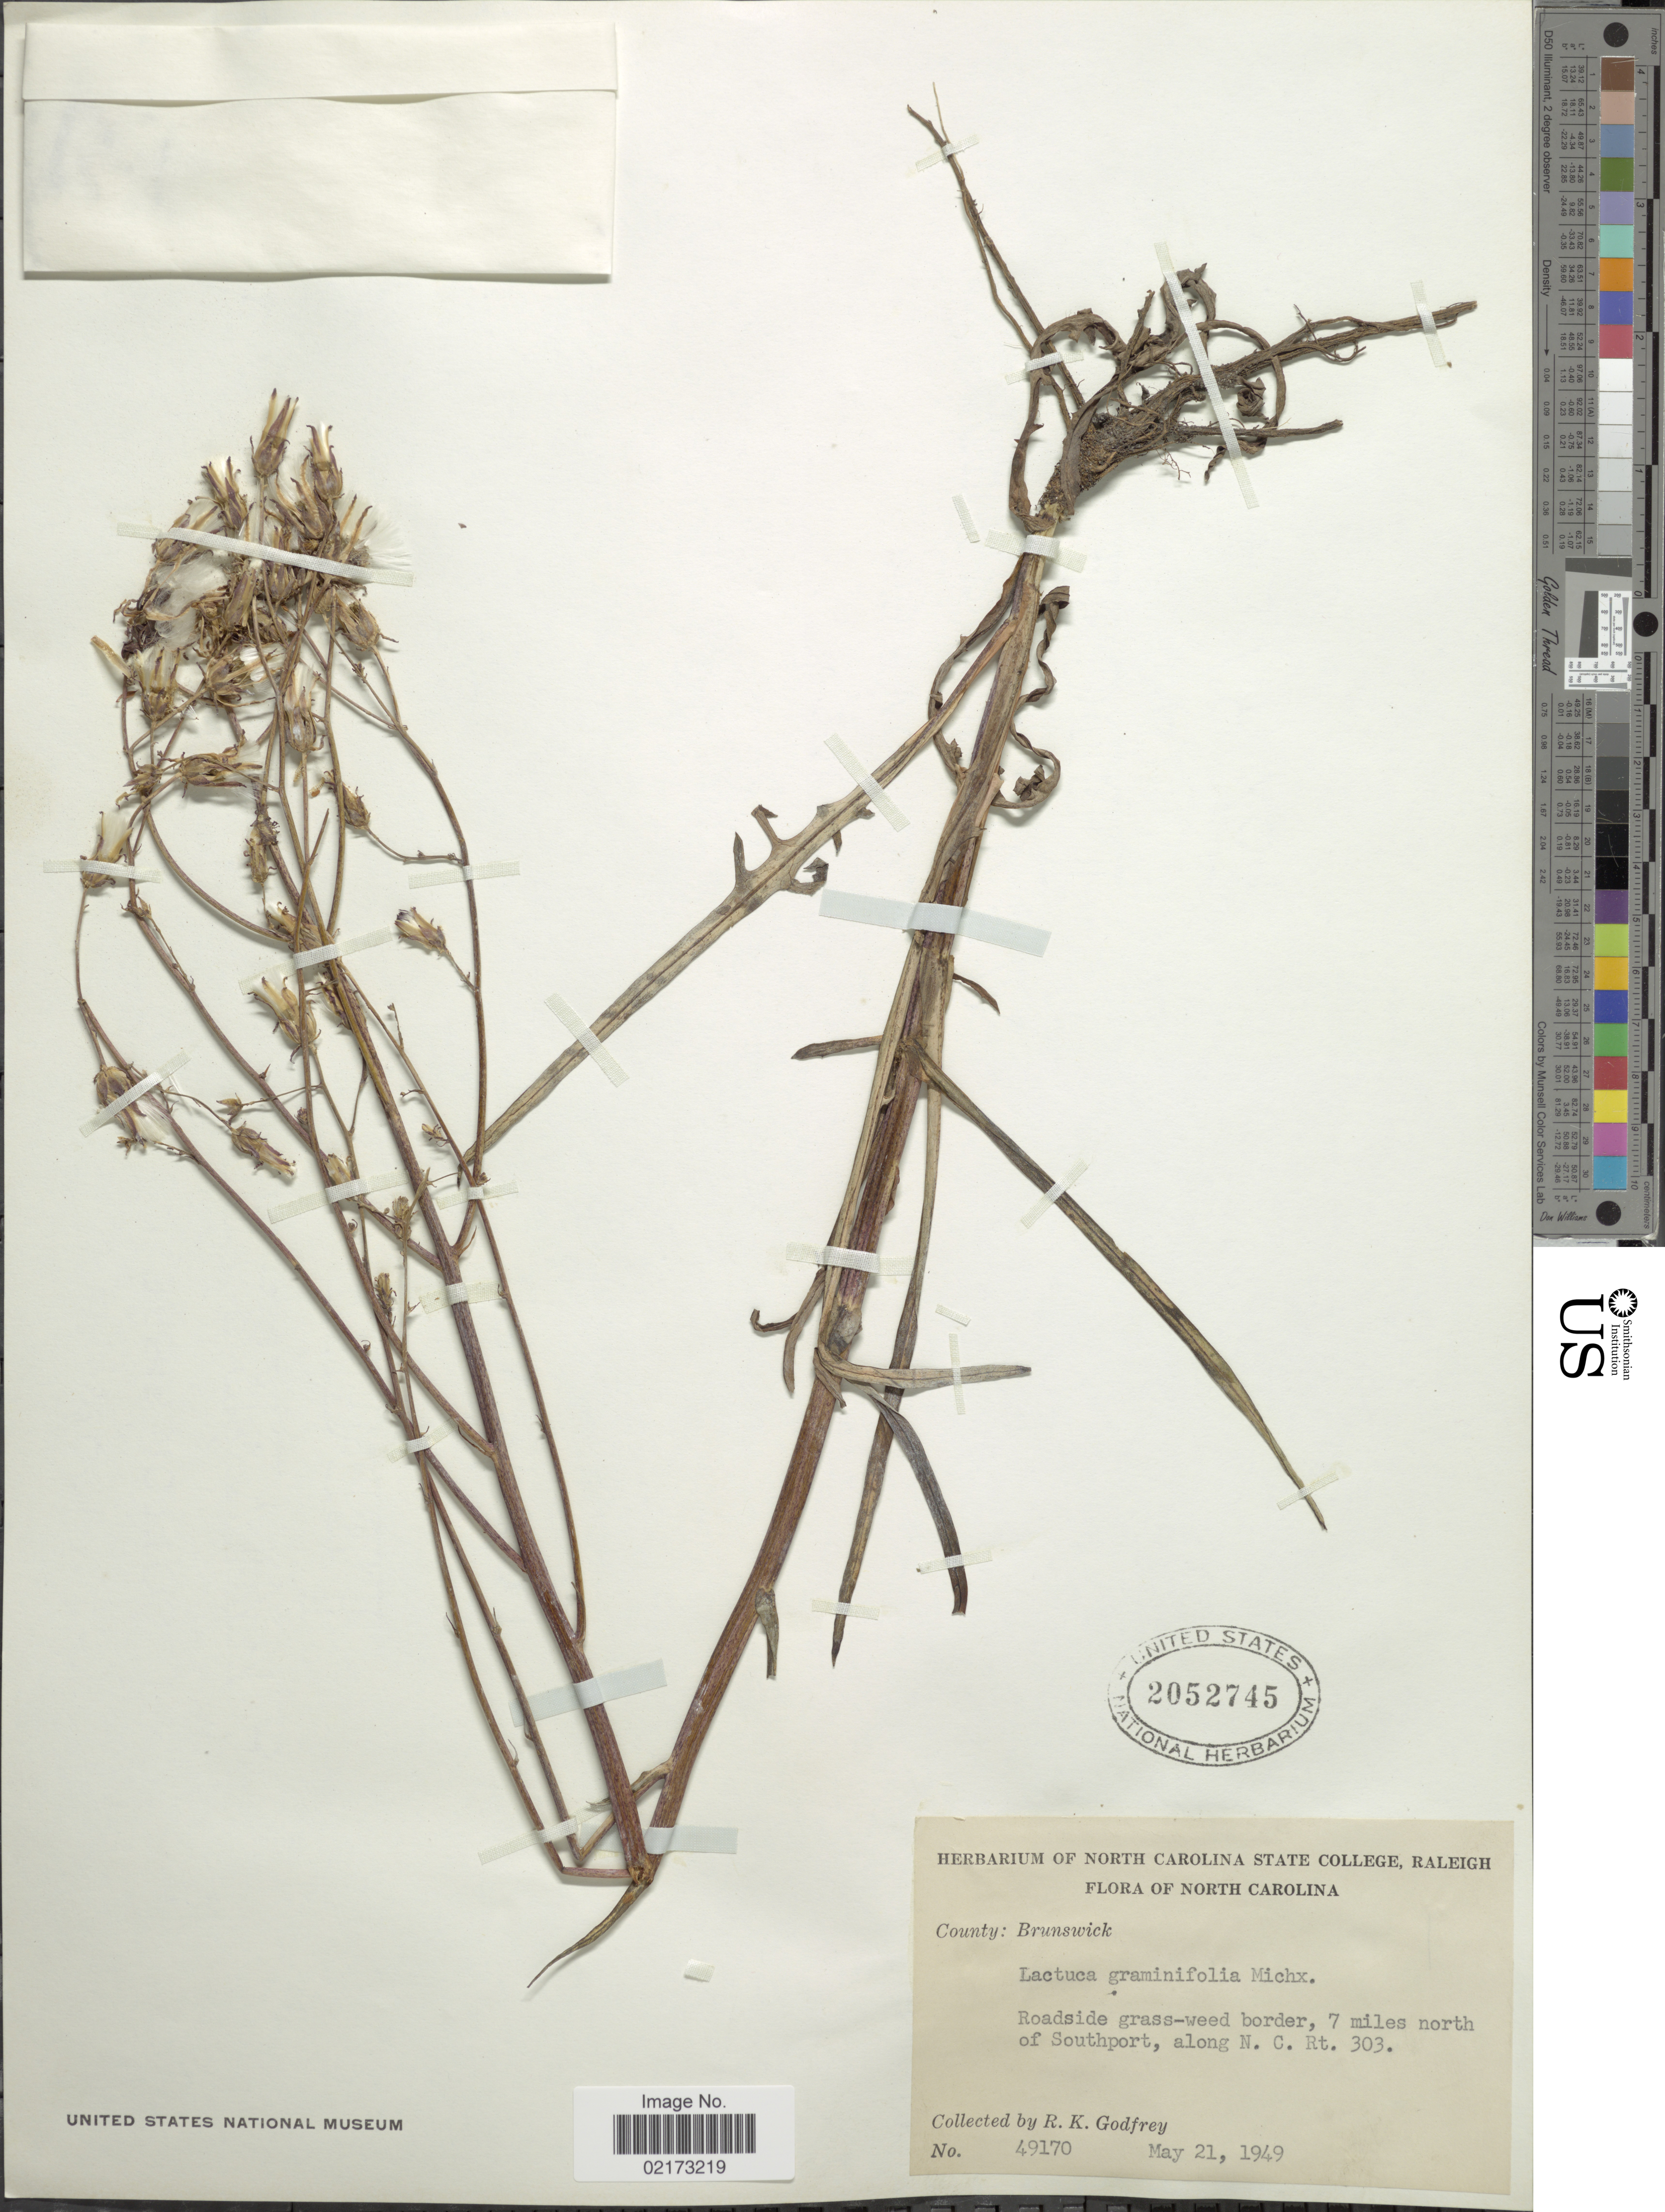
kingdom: Plantae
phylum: Tracheophyta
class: Magnoliopsida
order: Asterales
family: Asteraceae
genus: Lactuca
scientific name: Lactuca graminifolia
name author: Michx.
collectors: R. K. Godfrey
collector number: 49170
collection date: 1949-05-21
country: United States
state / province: North Carolina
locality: County Brunswick, 7 miles north of Southport, along N. C. Rt. 303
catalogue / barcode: US 2052745